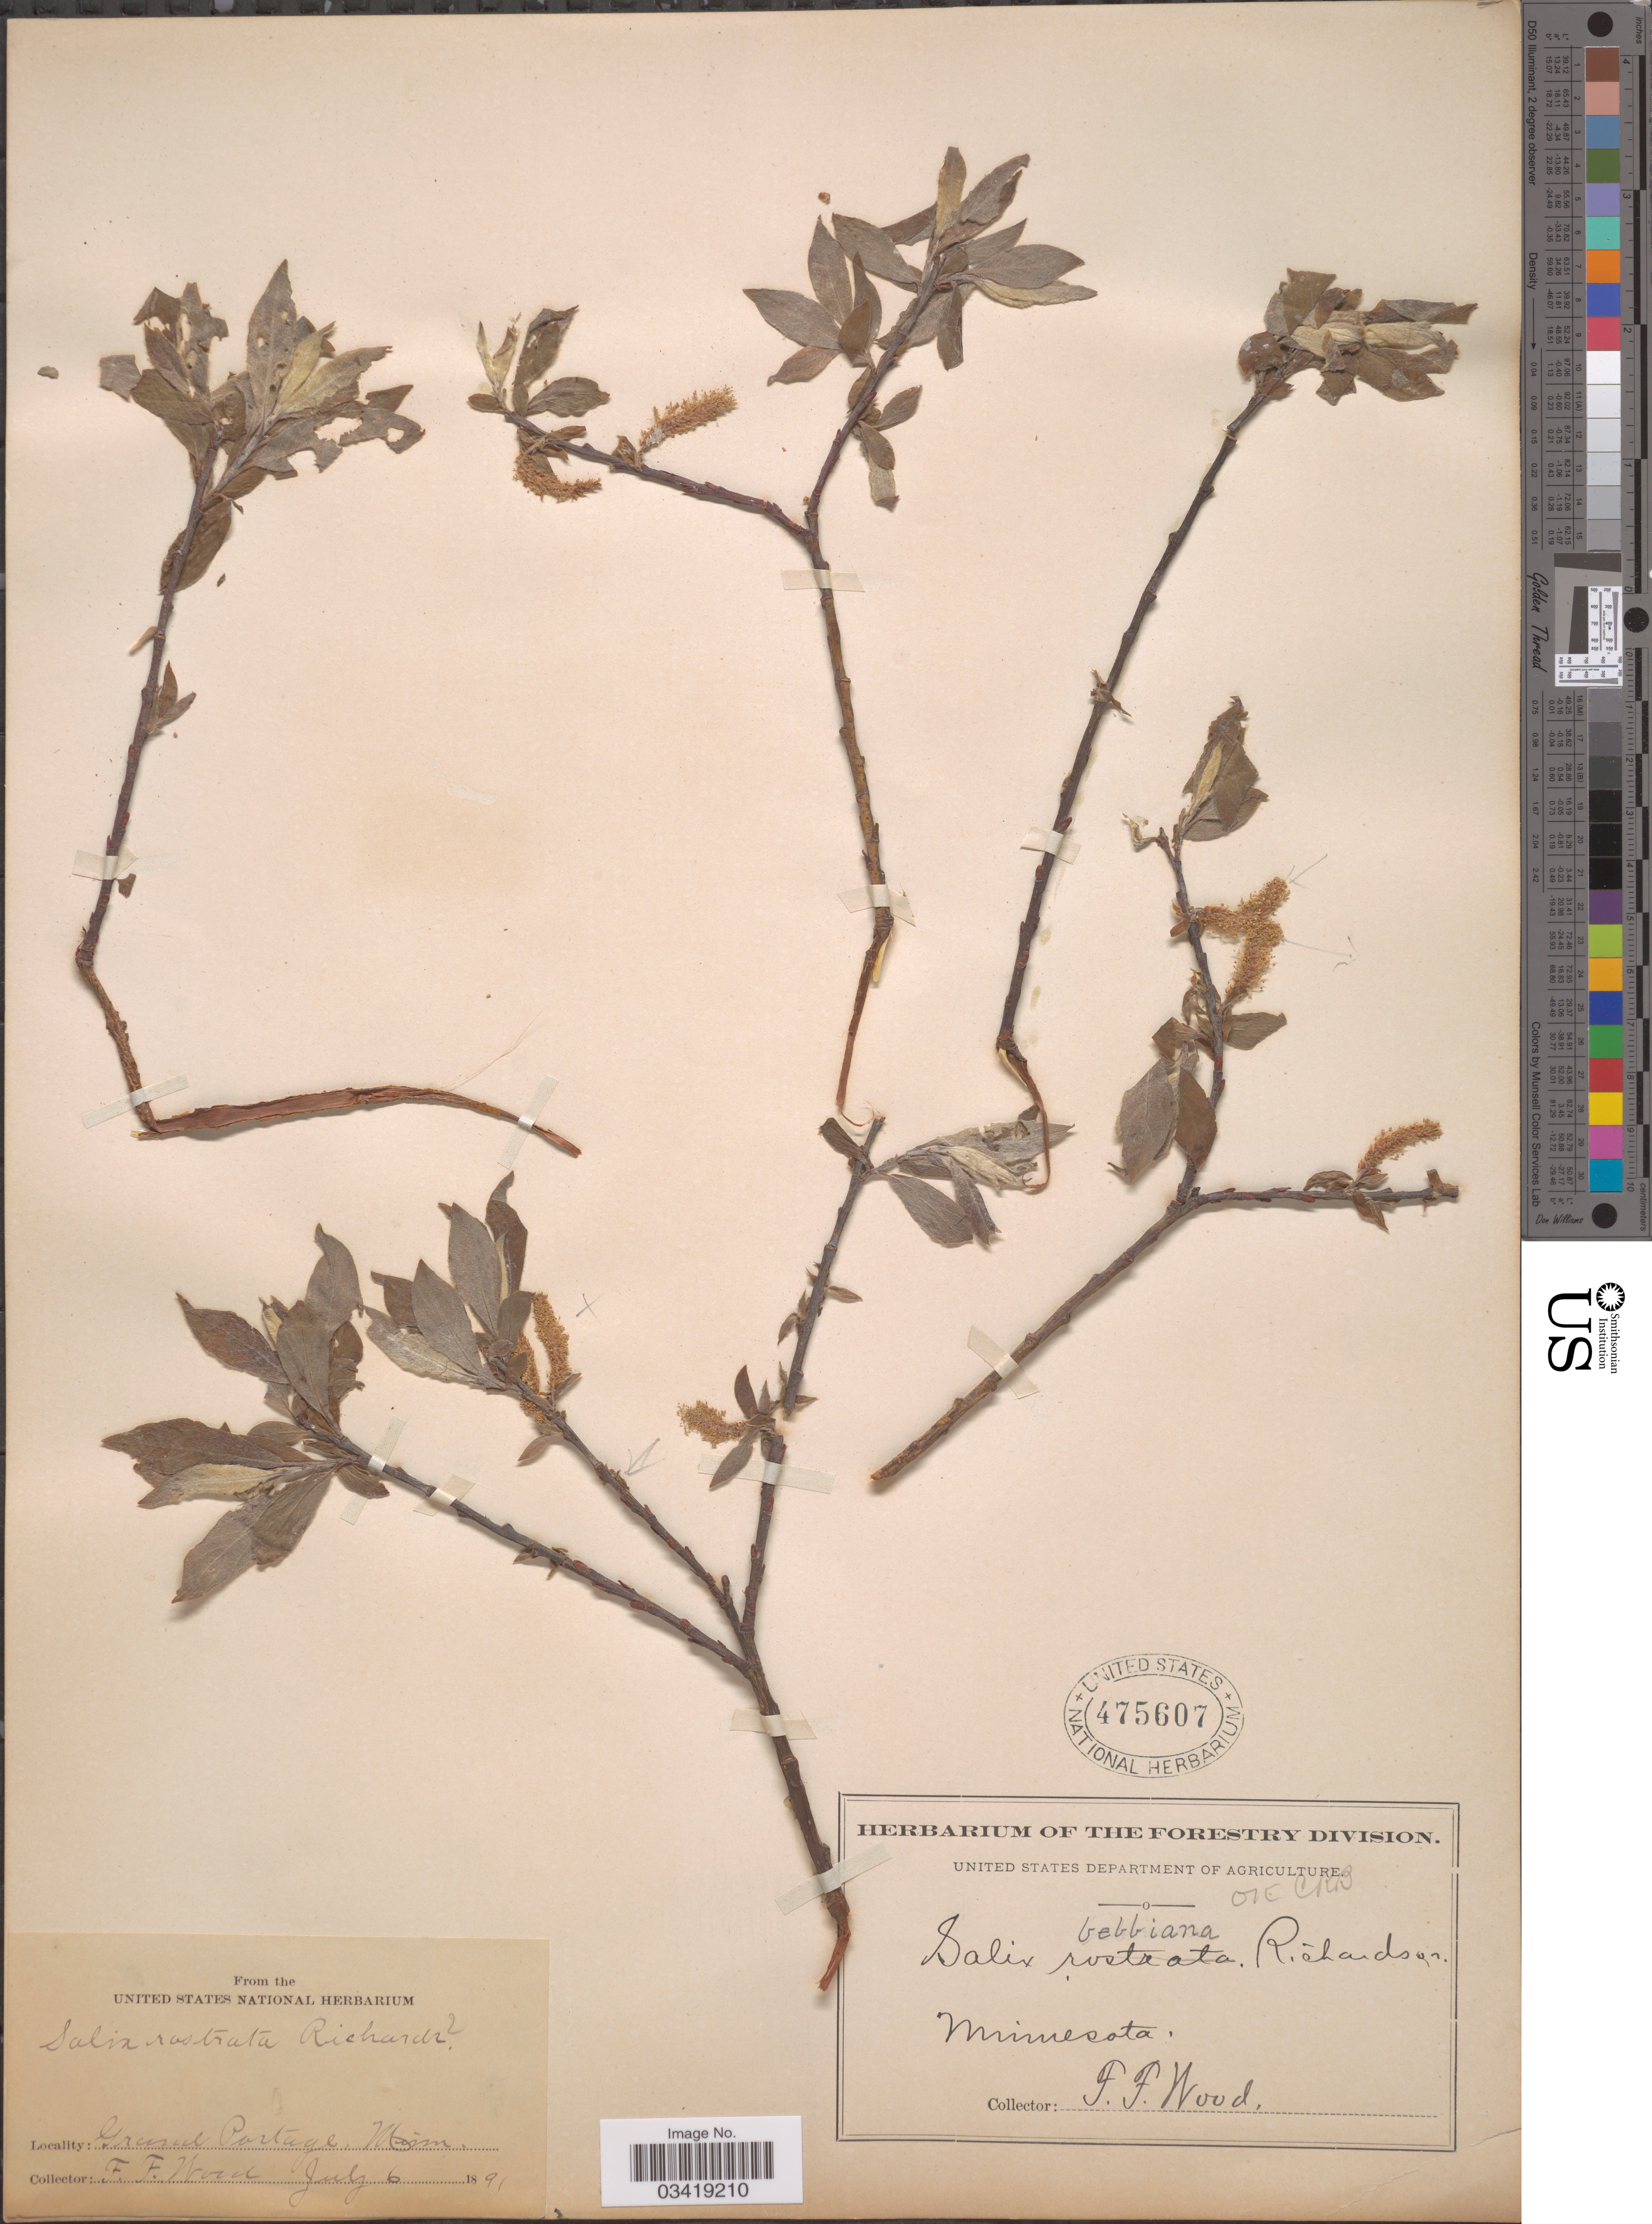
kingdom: Plantae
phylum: Tracheophyta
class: Magnoliopsida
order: Malpighiales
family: Salicaceae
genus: Salix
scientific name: Salix bebbiana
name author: Sarg.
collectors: F. Wood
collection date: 1891-07-06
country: United States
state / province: Minnesota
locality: Grand Portage.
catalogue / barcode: US 475607